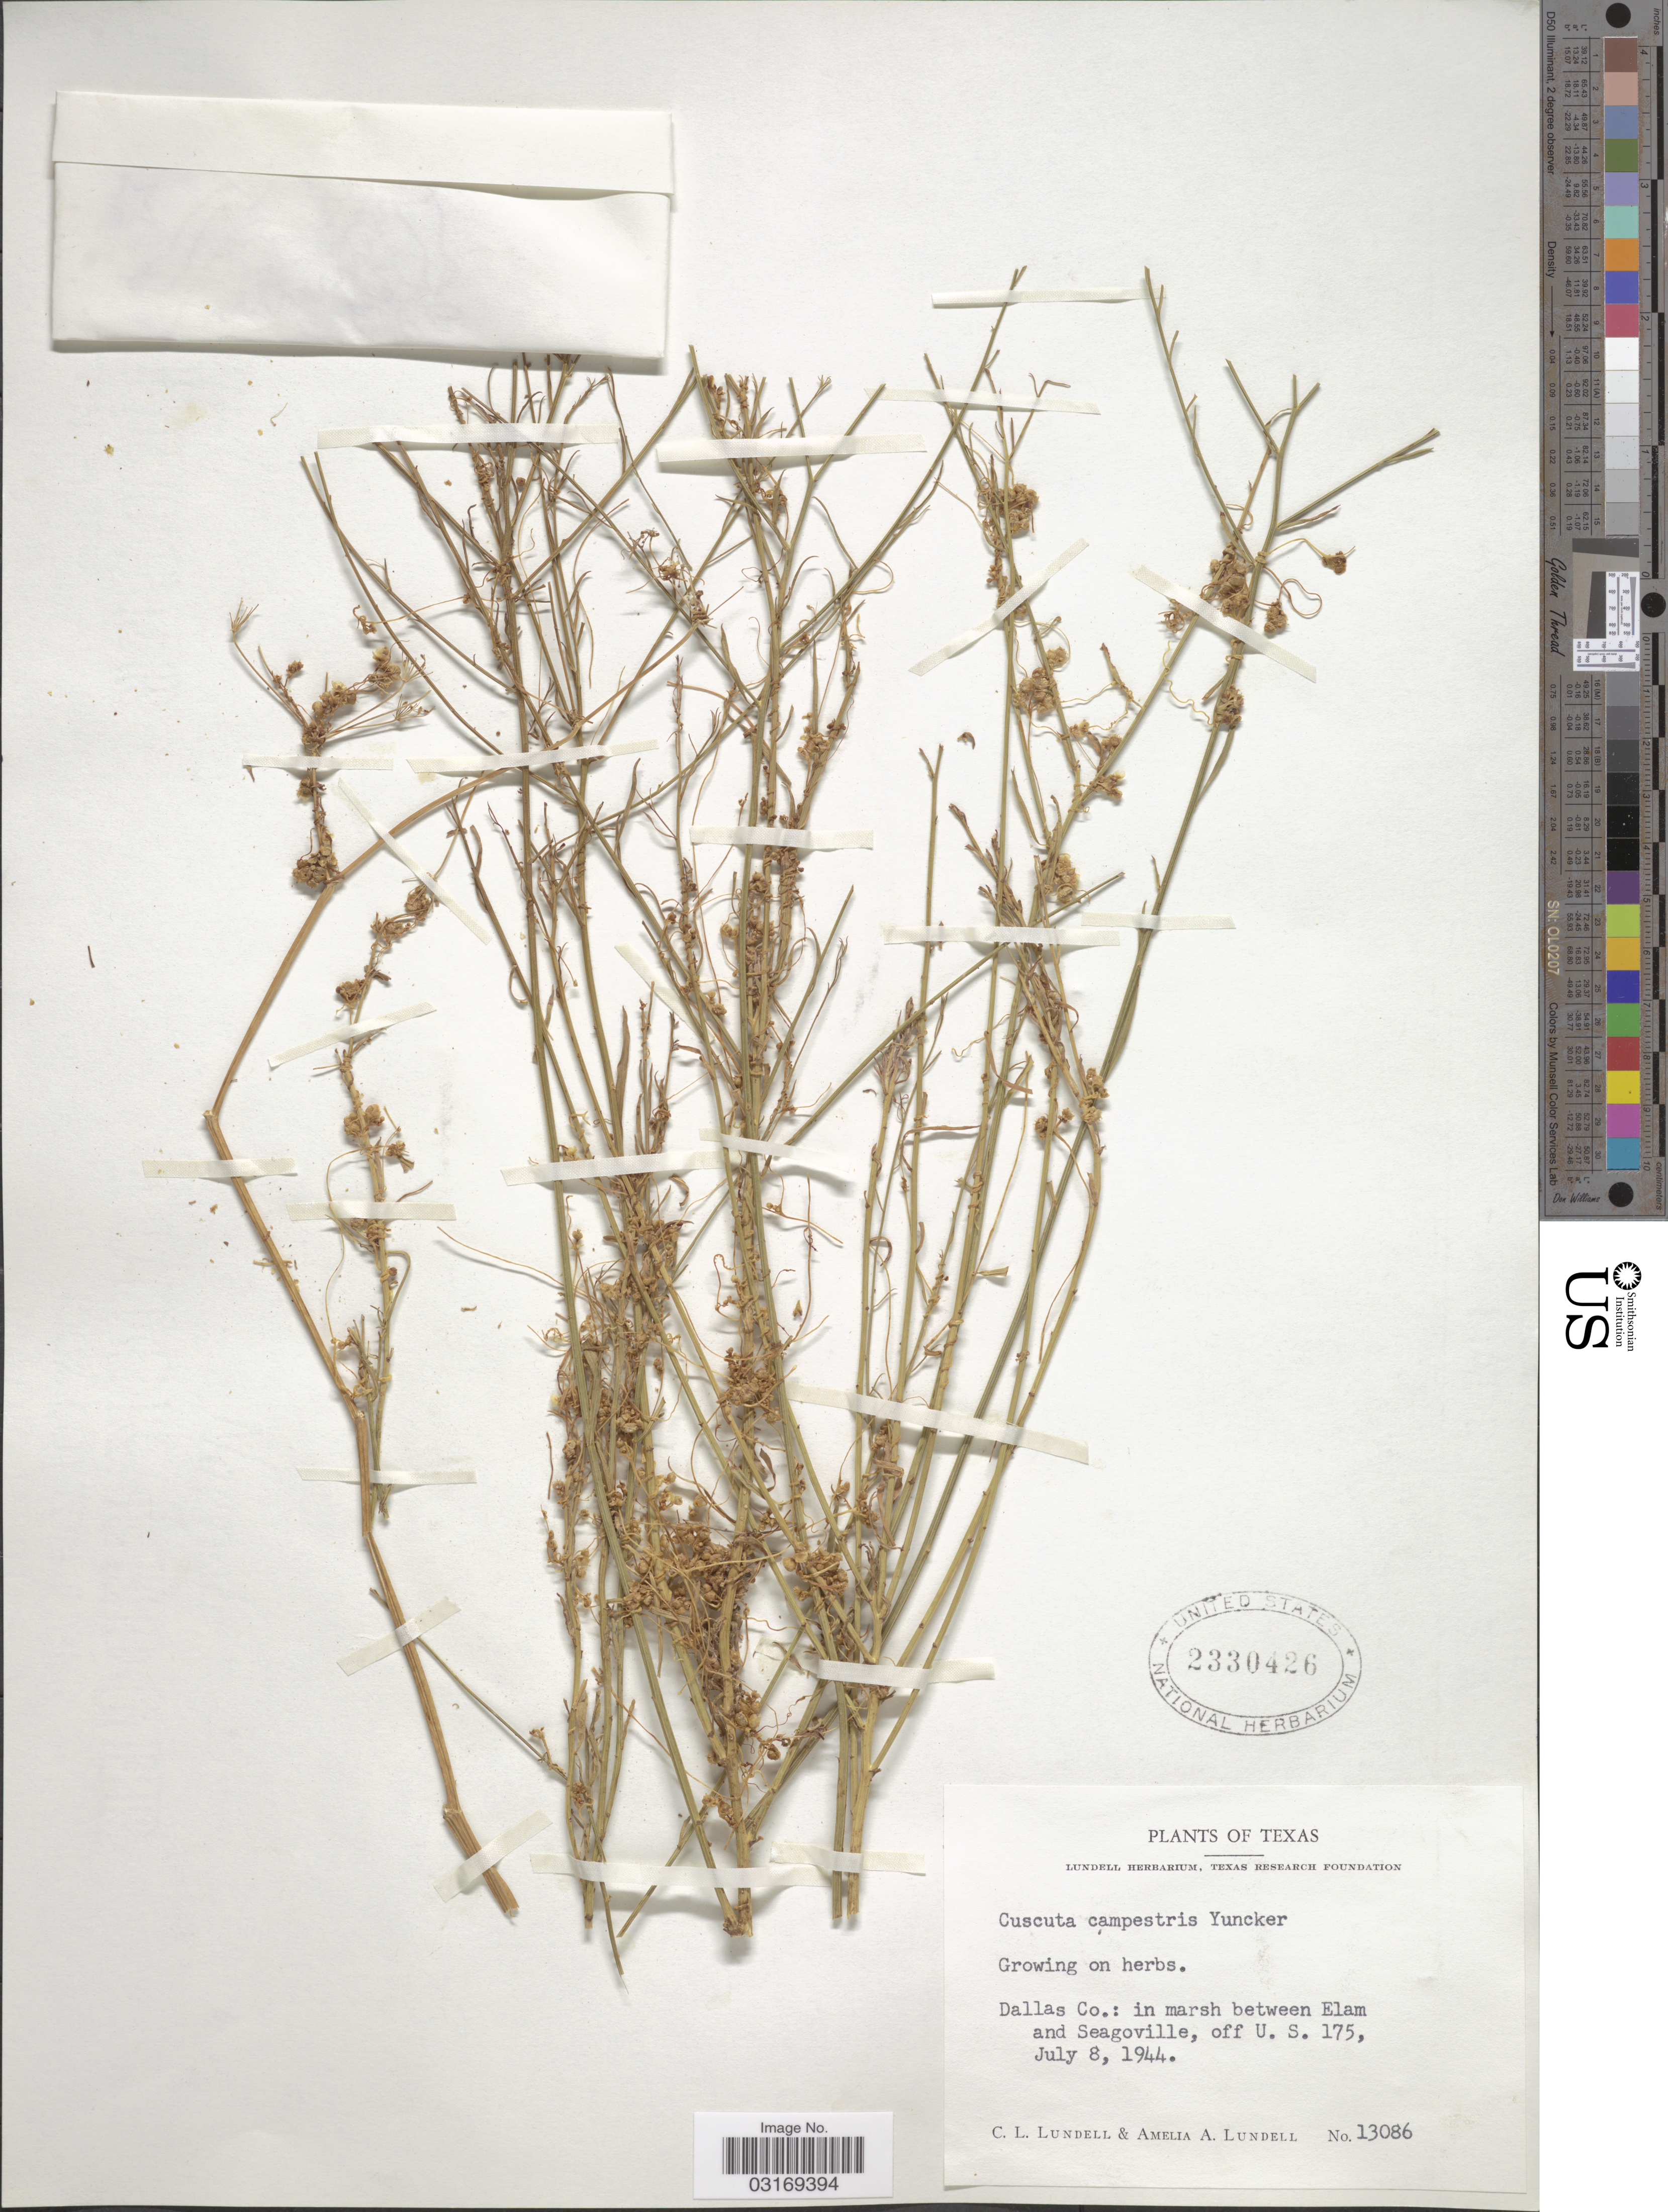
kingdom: Plantae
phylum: Tracheophyta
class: Magnoliopsida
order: Solanales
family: Convolvulaceae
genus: Cuscuta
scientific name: Cuscuta campestris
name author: Yunck.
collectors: C. L. Lundell & A. A. Lundell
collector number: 13086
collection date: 1944-07-08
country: United States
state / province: Texas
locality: Dallas Co.: in marsh between Elam and Seagoville, off U. S. 175.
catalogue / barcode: US 2330426